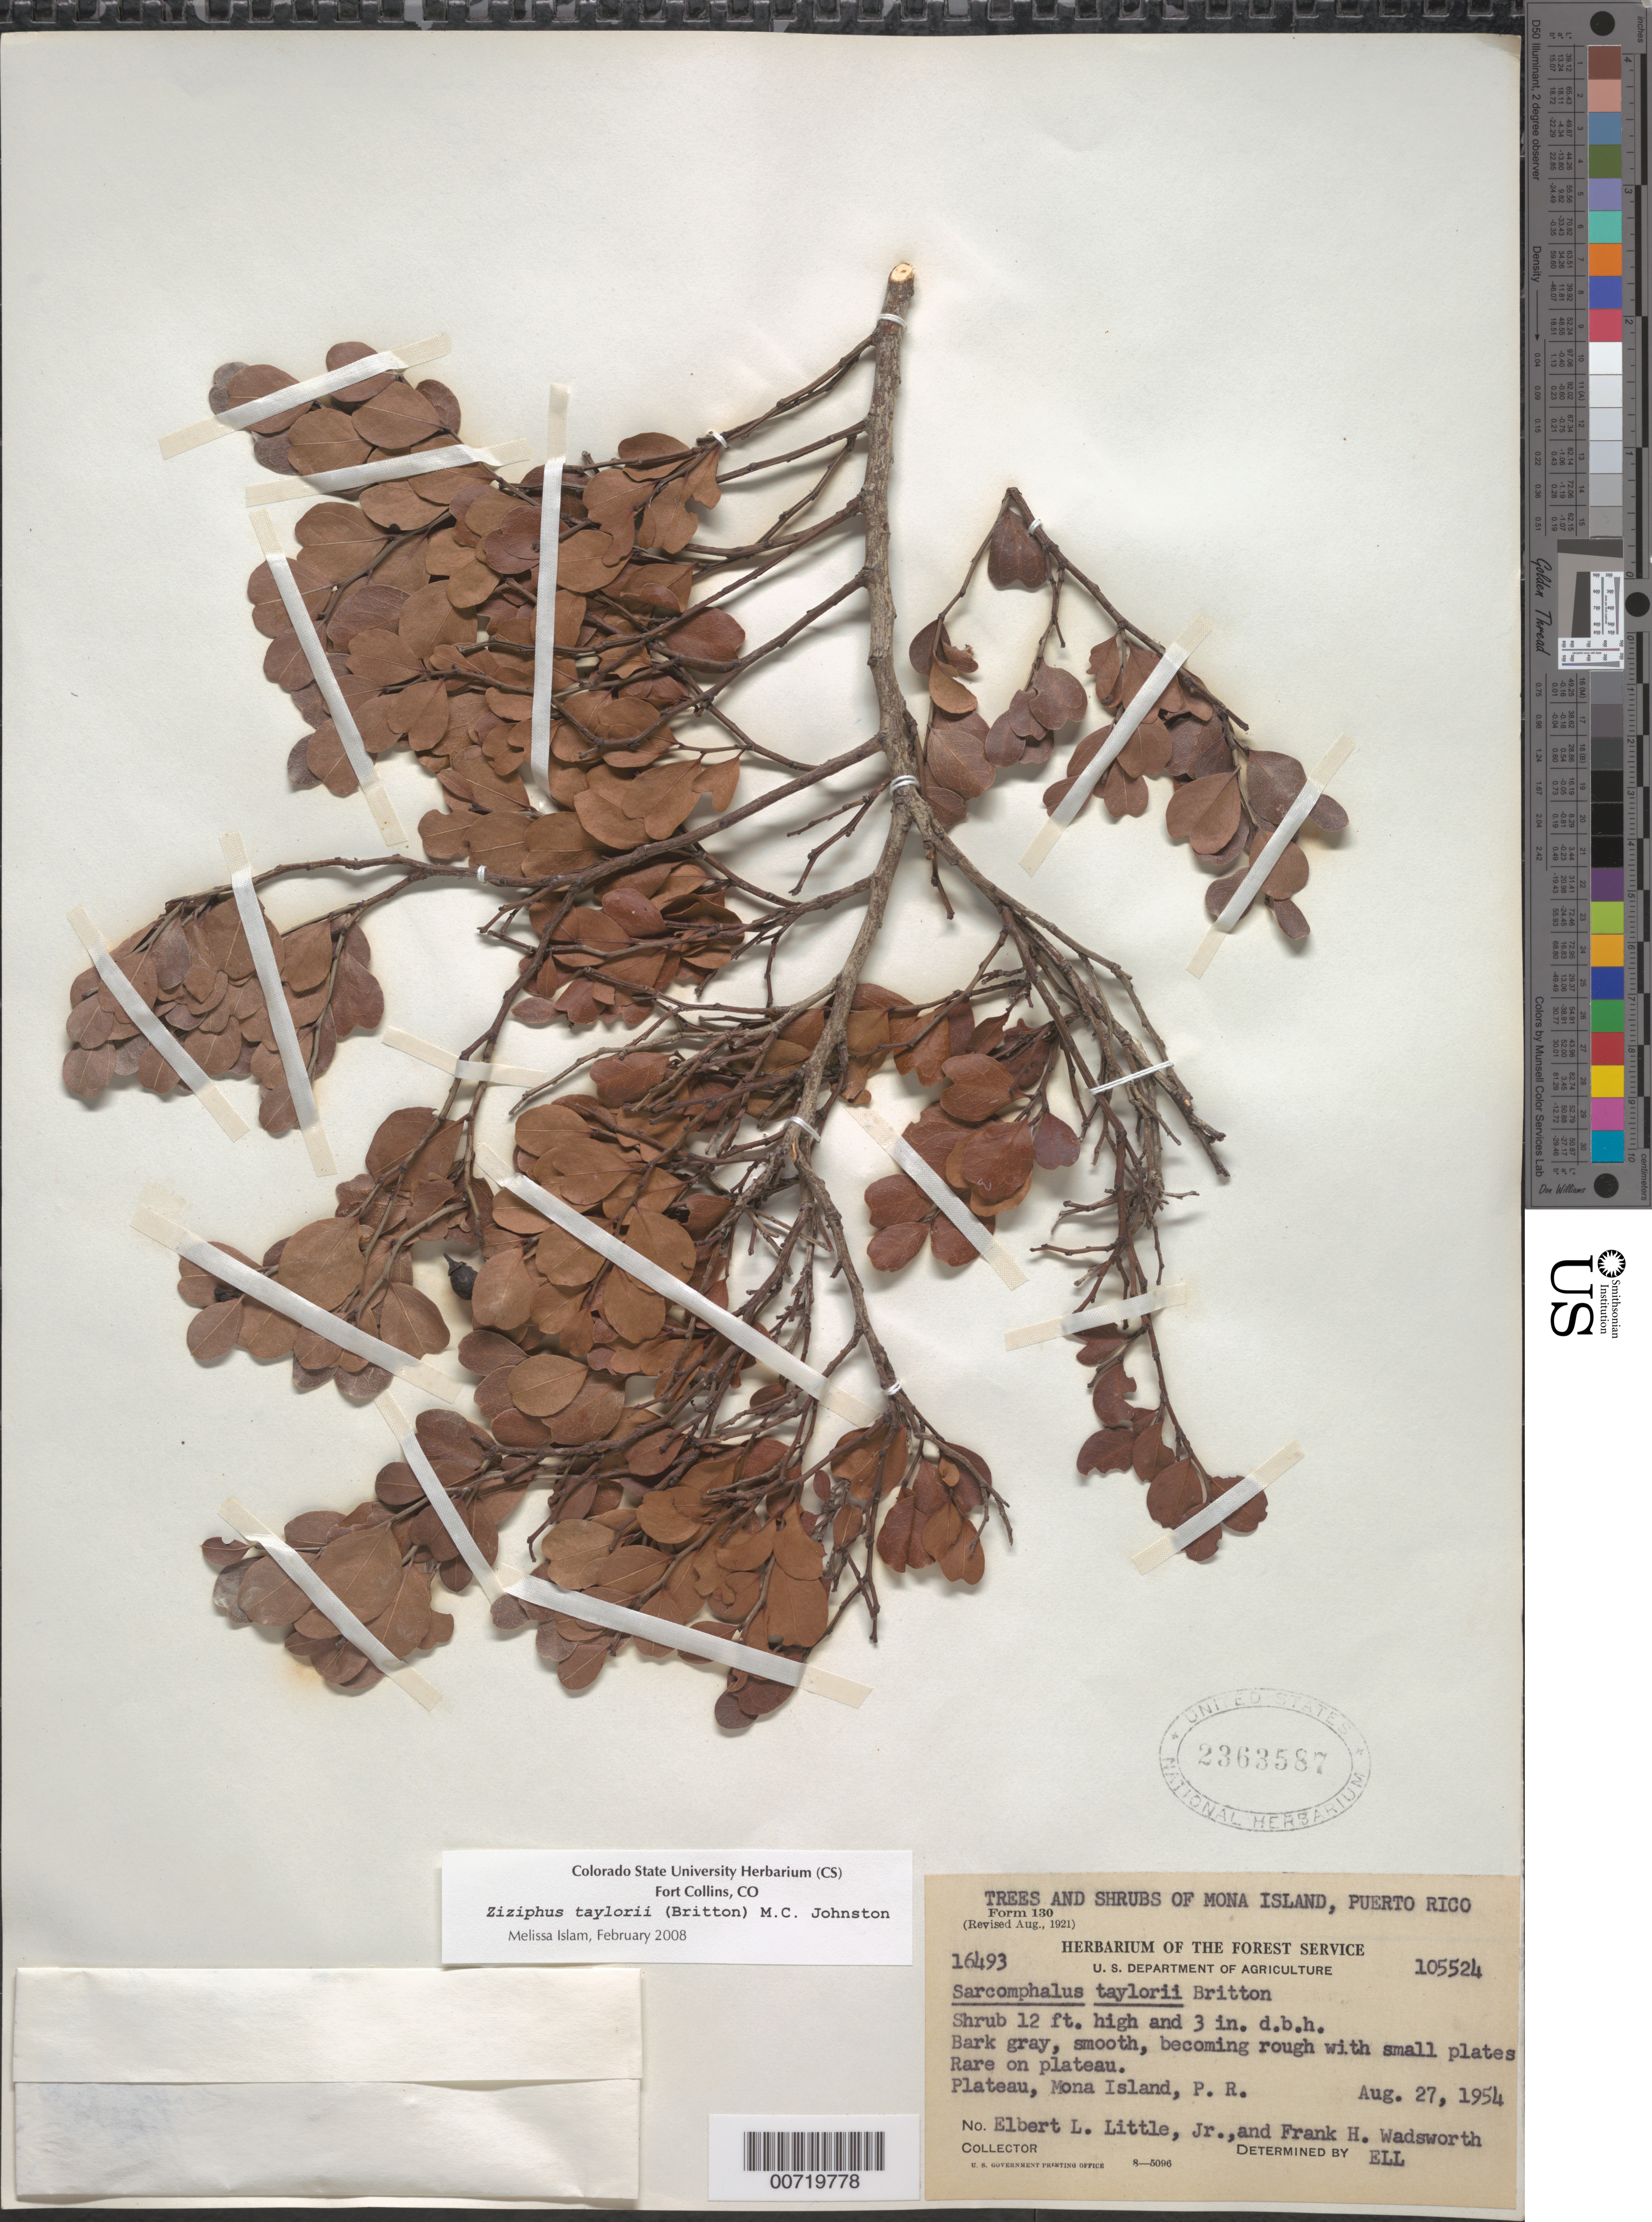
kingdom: Plantae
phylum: Tracheophyta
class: Magnoliopsida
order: Rosales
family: Rhamnaceae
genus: Sarcomphalus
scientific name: Sarcomphalus taylorii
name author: Britton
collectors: E. L. Little & F. Wadsworth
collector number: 16493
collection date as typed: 27 Aug 1954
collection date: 1954-08-27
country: Puerto Rico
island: Mona I.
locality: Plateau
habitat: Plateau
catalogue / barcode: US 2363587